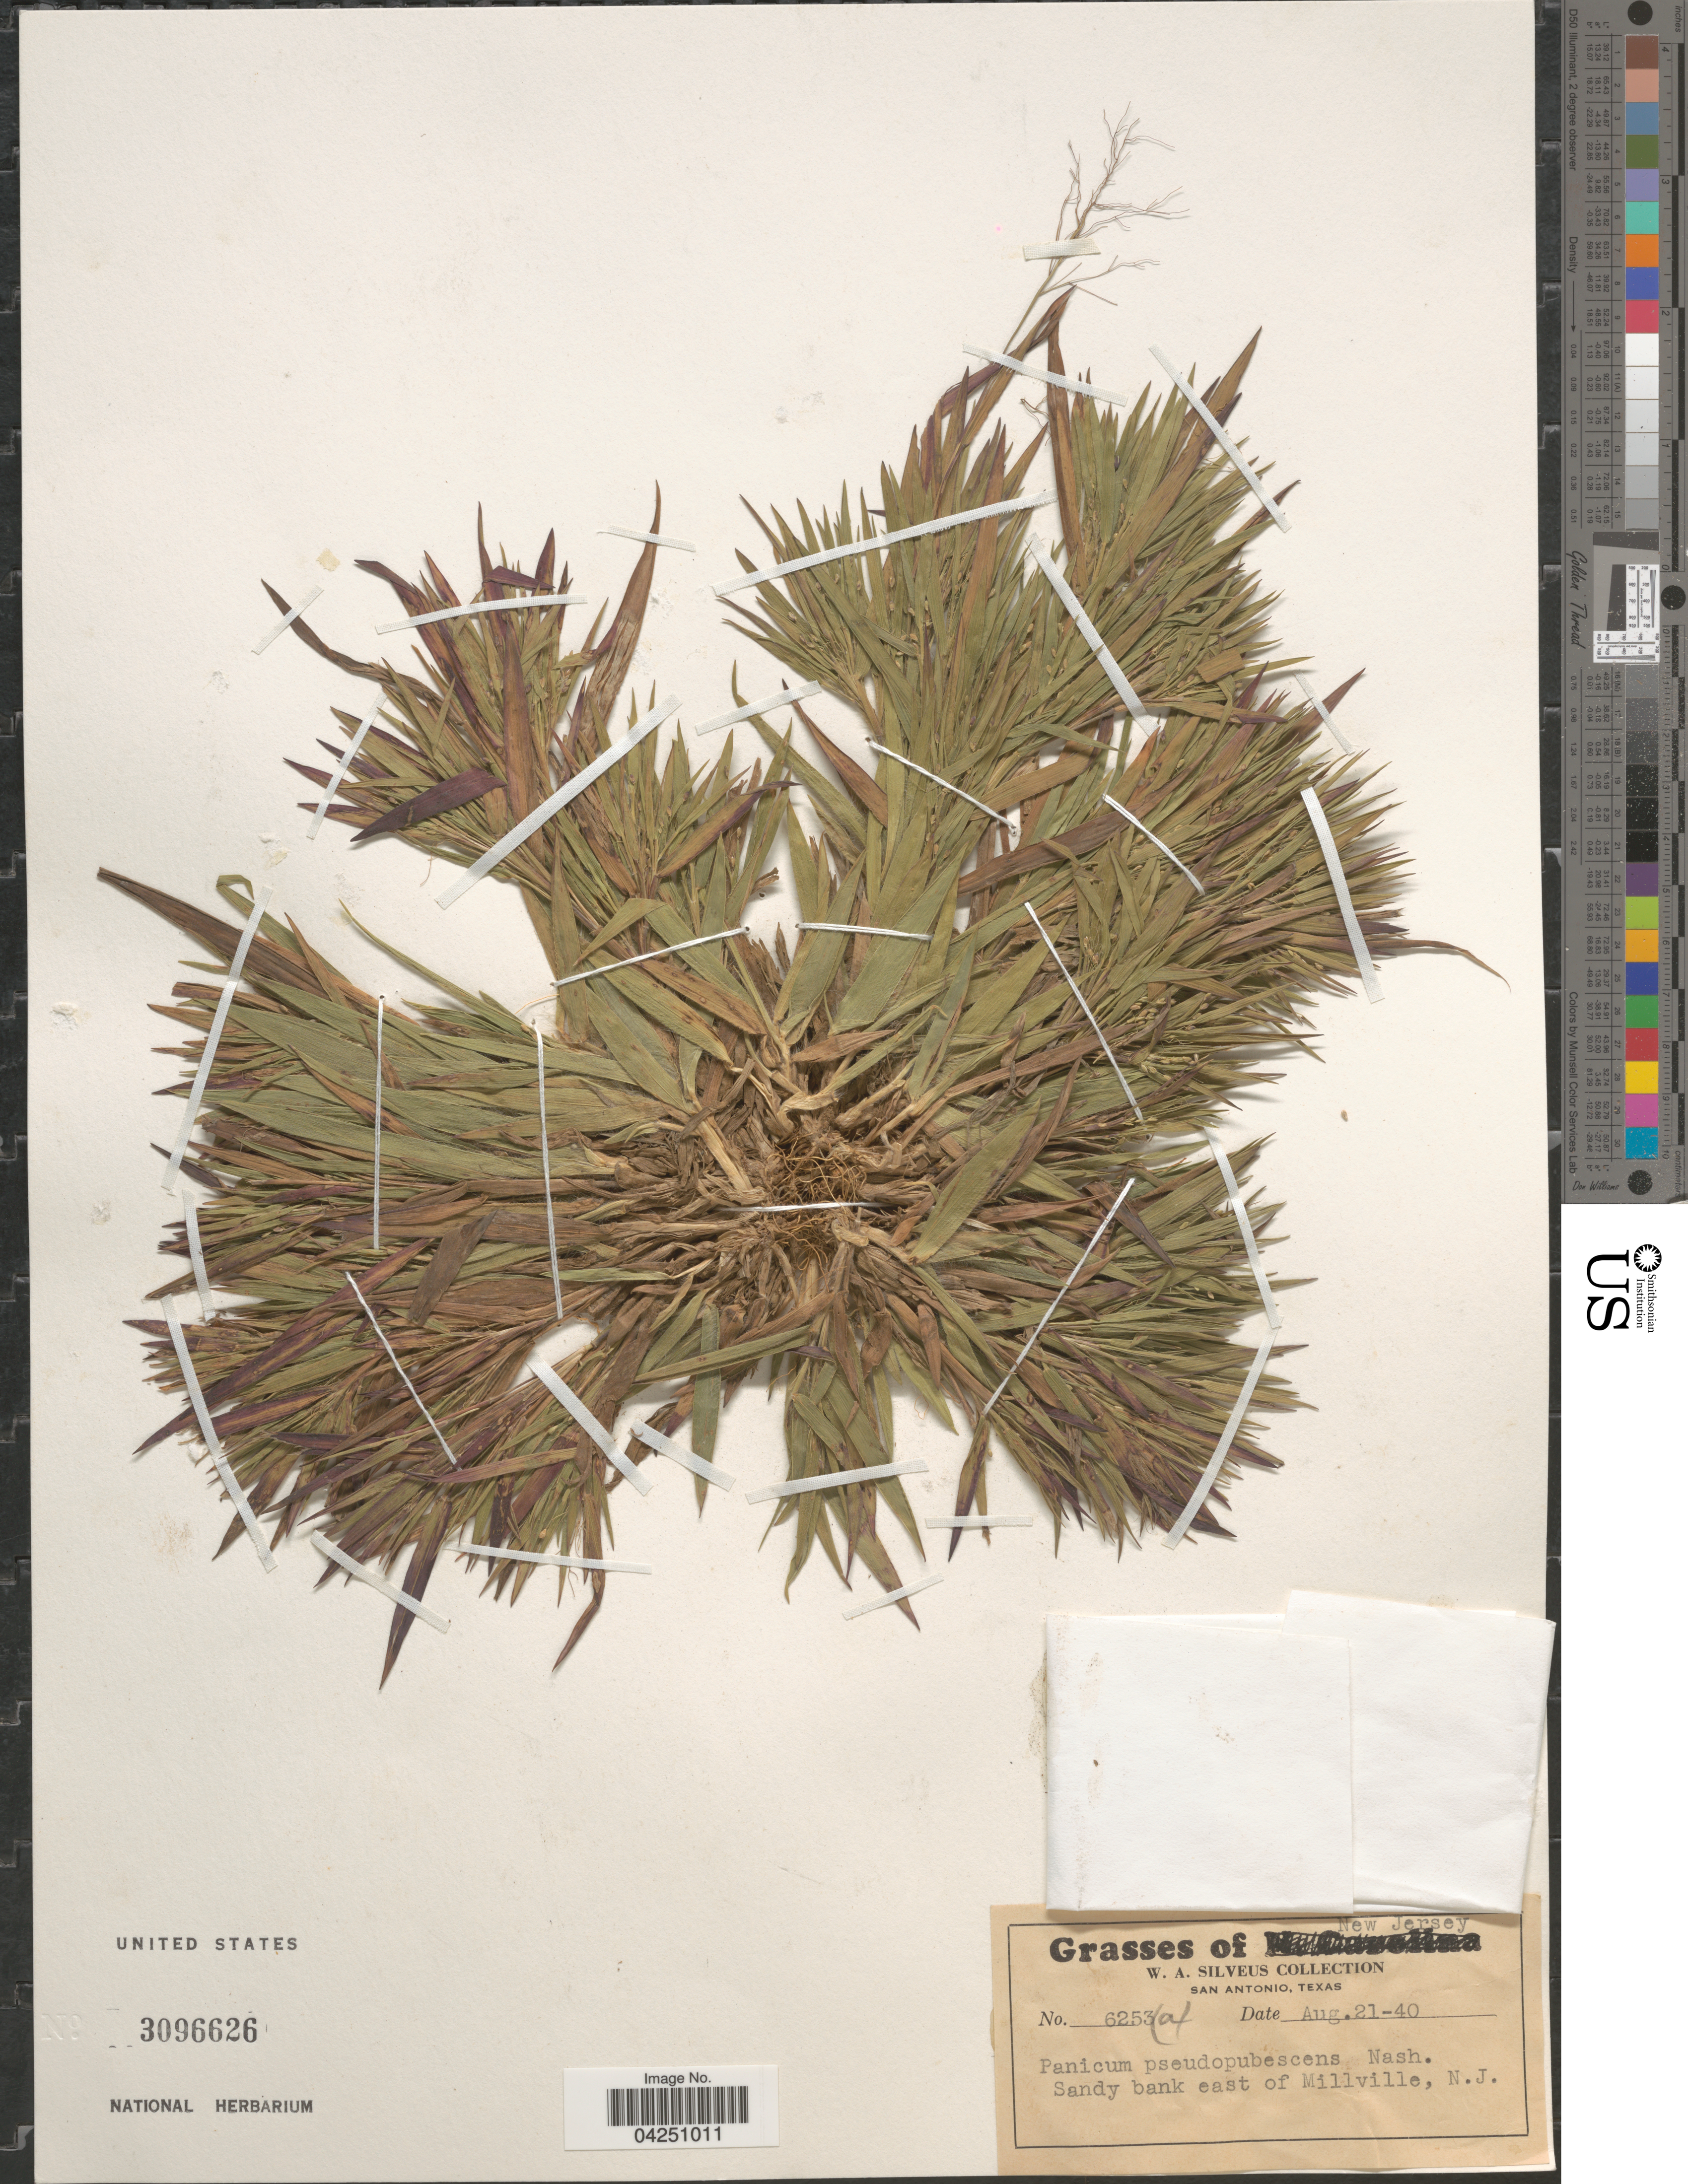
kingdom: Plantae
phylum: Tracheophyta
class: Liliopsida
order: Poales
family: Poaceae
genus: Dichanthelium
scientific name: Dichanthelium acuminatum var. acuminatum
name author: (Sw.) Gould & C.A. Clark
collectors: W. Silveus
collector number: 6253a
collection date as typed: Transcribed d/m/y: 21/8/40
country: United States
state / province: New Jersey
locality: Sandy bank east of Millville.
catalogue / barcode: US 3096626